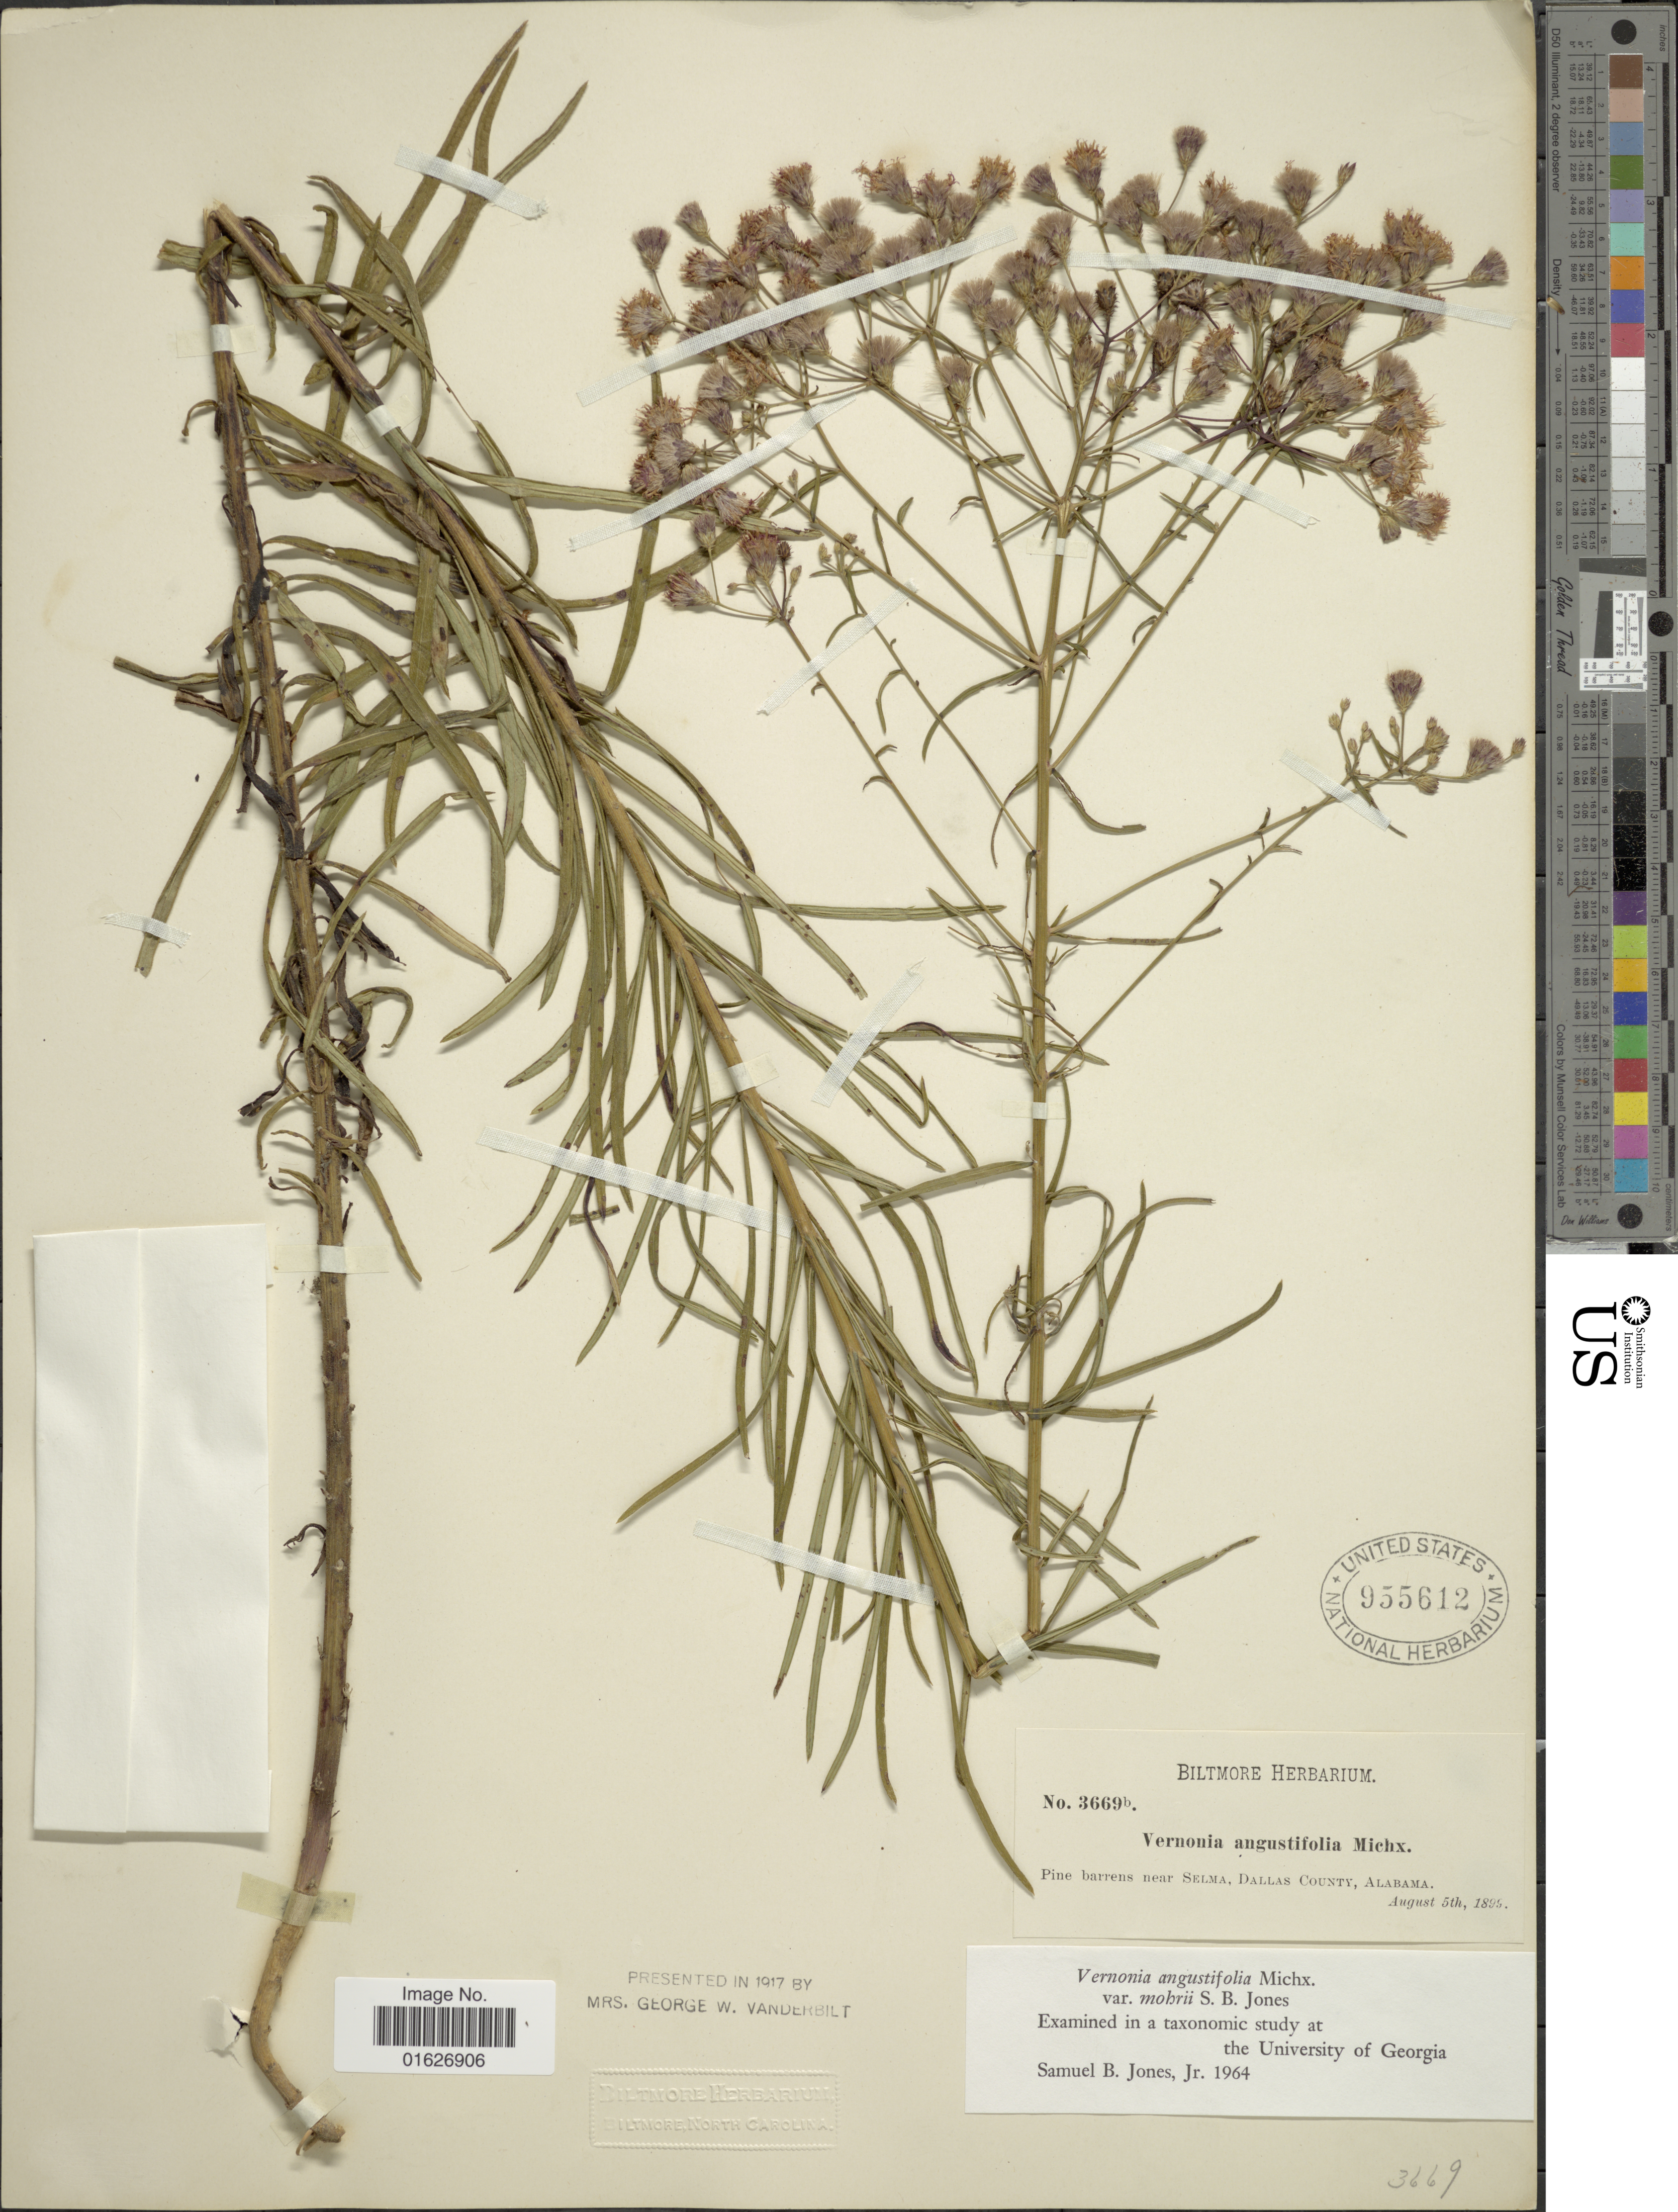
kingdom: Plantae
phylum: Tracheophyta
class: Magnoliopsida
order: Asterales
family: Asteraceae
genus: Vernonia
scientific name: Vernonia angustifolia var. mohrii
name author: S.B. Jones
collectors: ex herb. Biltmore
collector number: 3669b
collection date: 1899-08-05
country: United States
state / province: Alabama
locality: Near Selma, Dallas County.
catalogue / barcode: US 955612